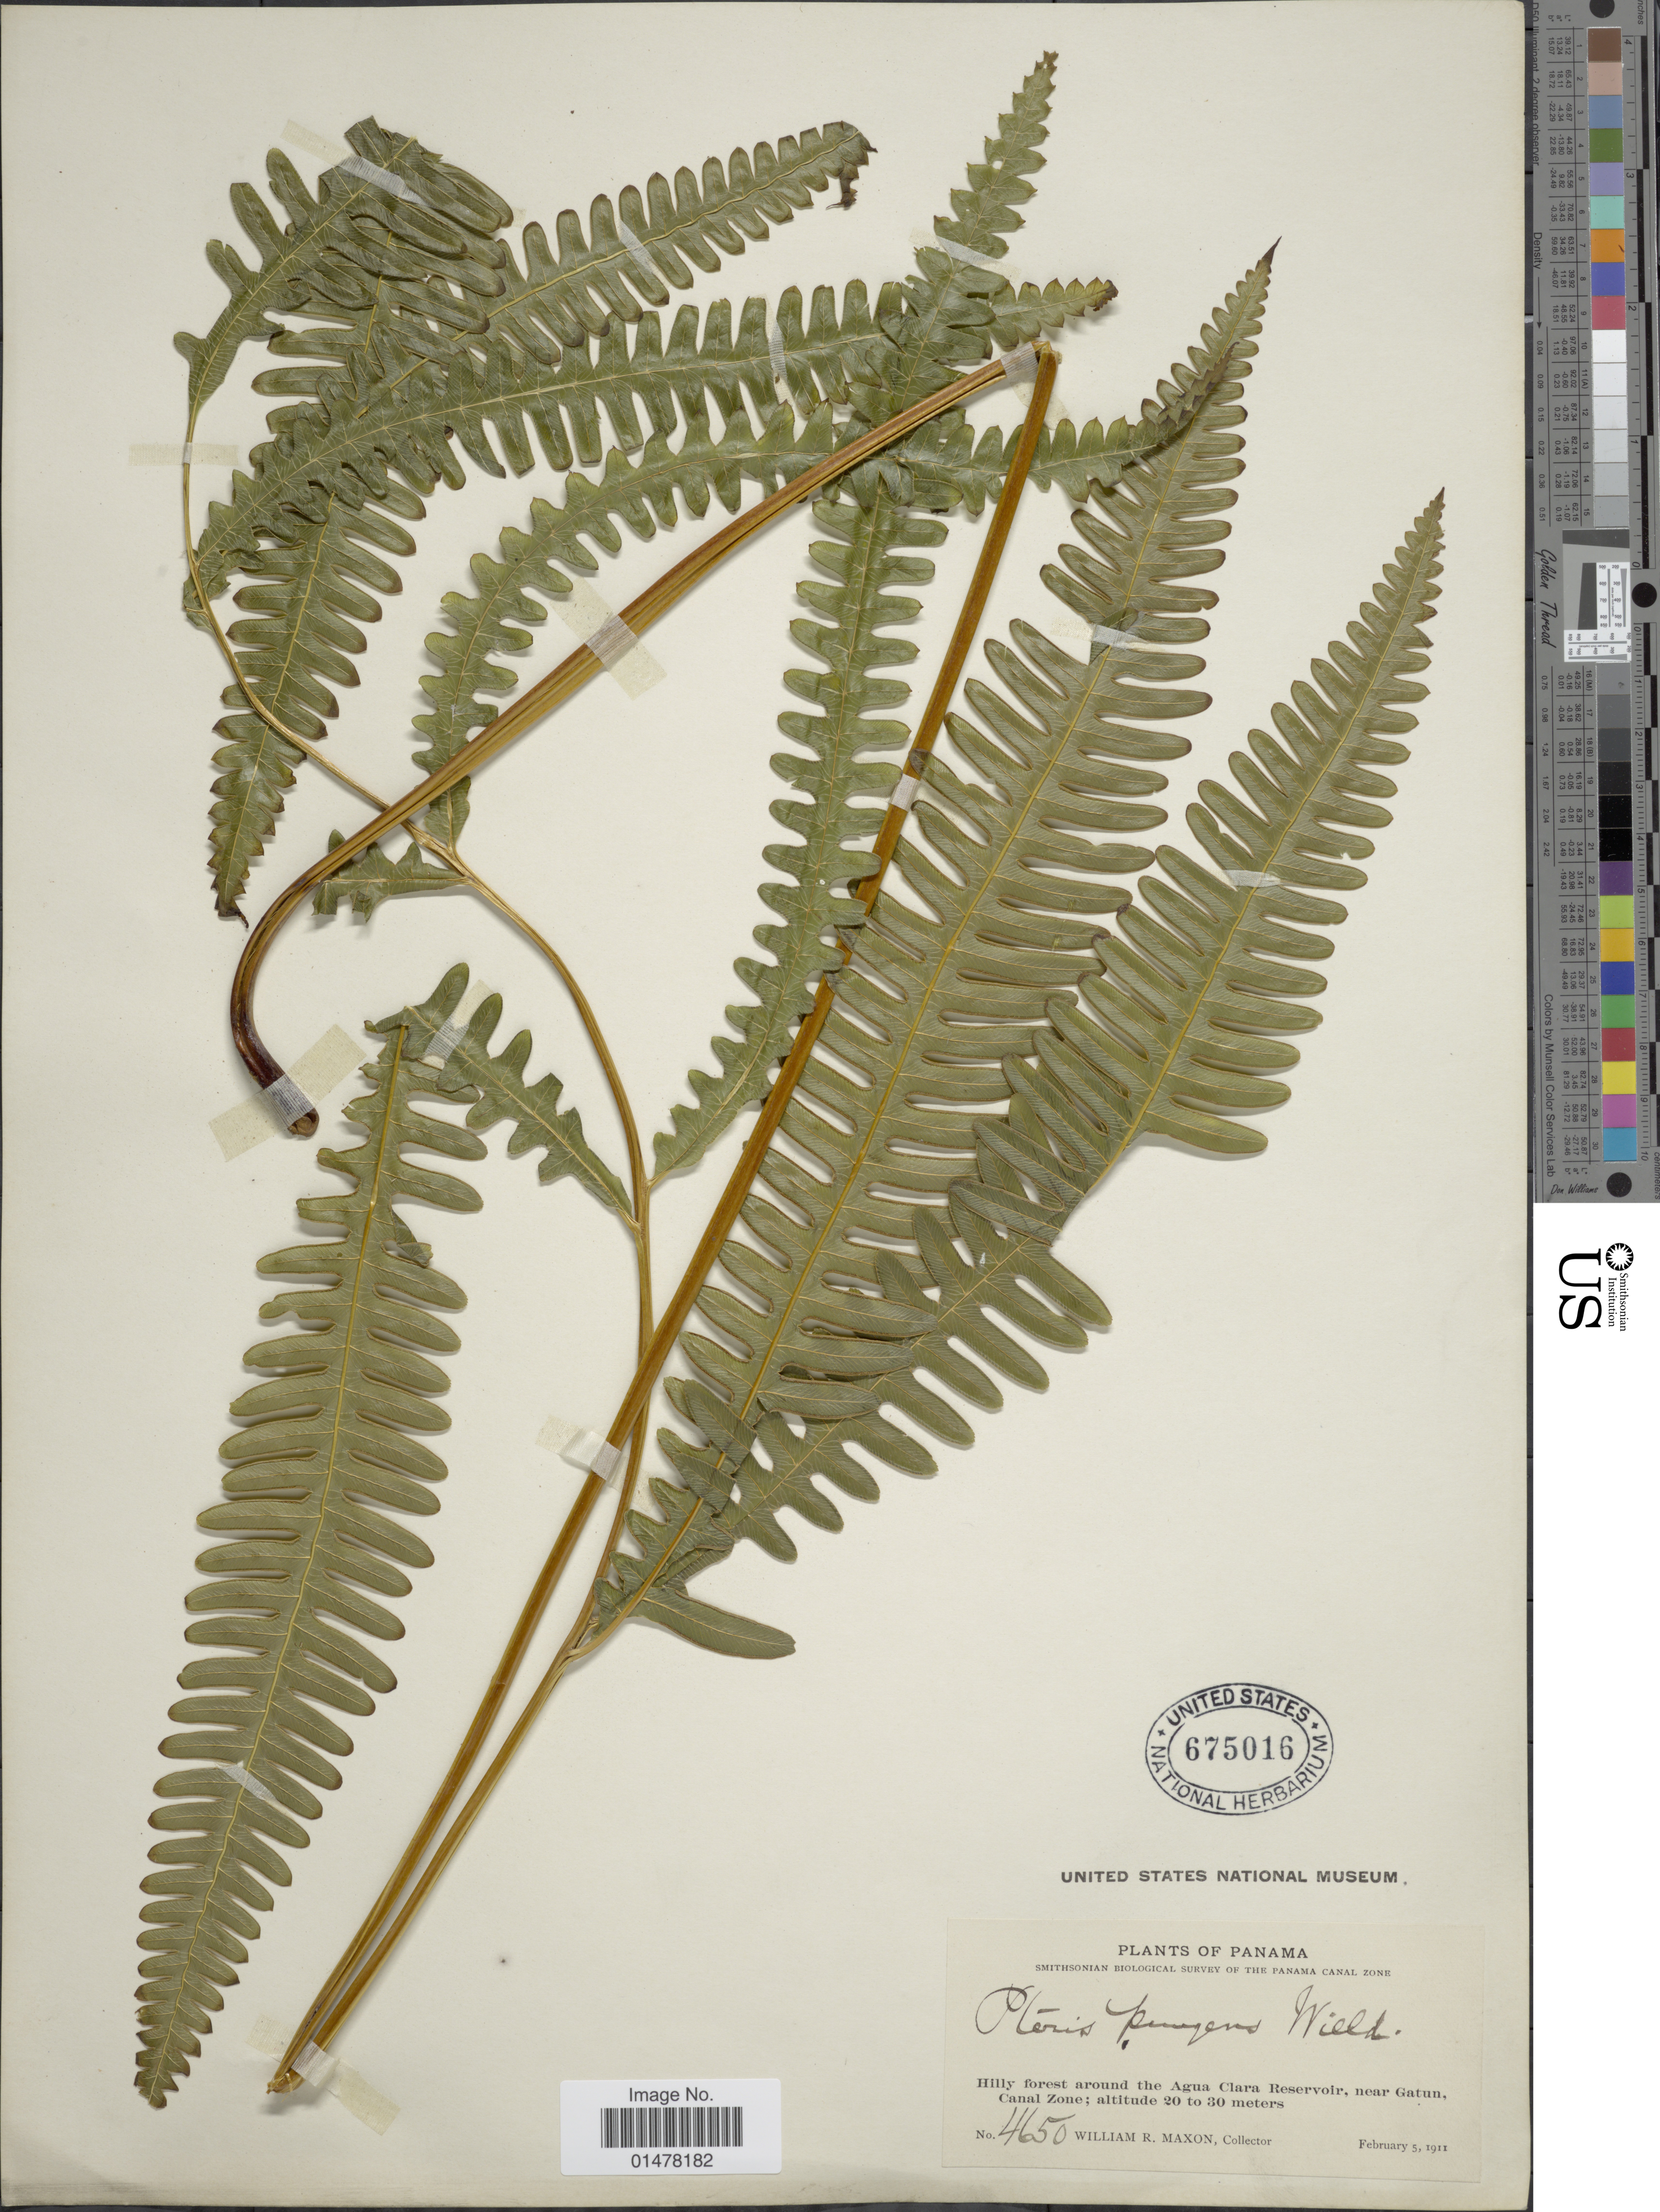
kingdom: Plantae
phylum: Tracheophyta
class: Polypodiopsida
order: Polypodiales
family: Pteridaceae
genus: Pteris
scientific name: Pteris pungens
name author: Willd.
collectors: W. R. Maxon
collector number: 4650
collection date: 1911-02-05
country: Panama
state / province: Colón / Panamá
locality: Plants of Panama. hilly forest around the Agua Clara Reservoir, near Gatun, Canal Zone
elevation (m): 20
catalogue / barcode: US 675016